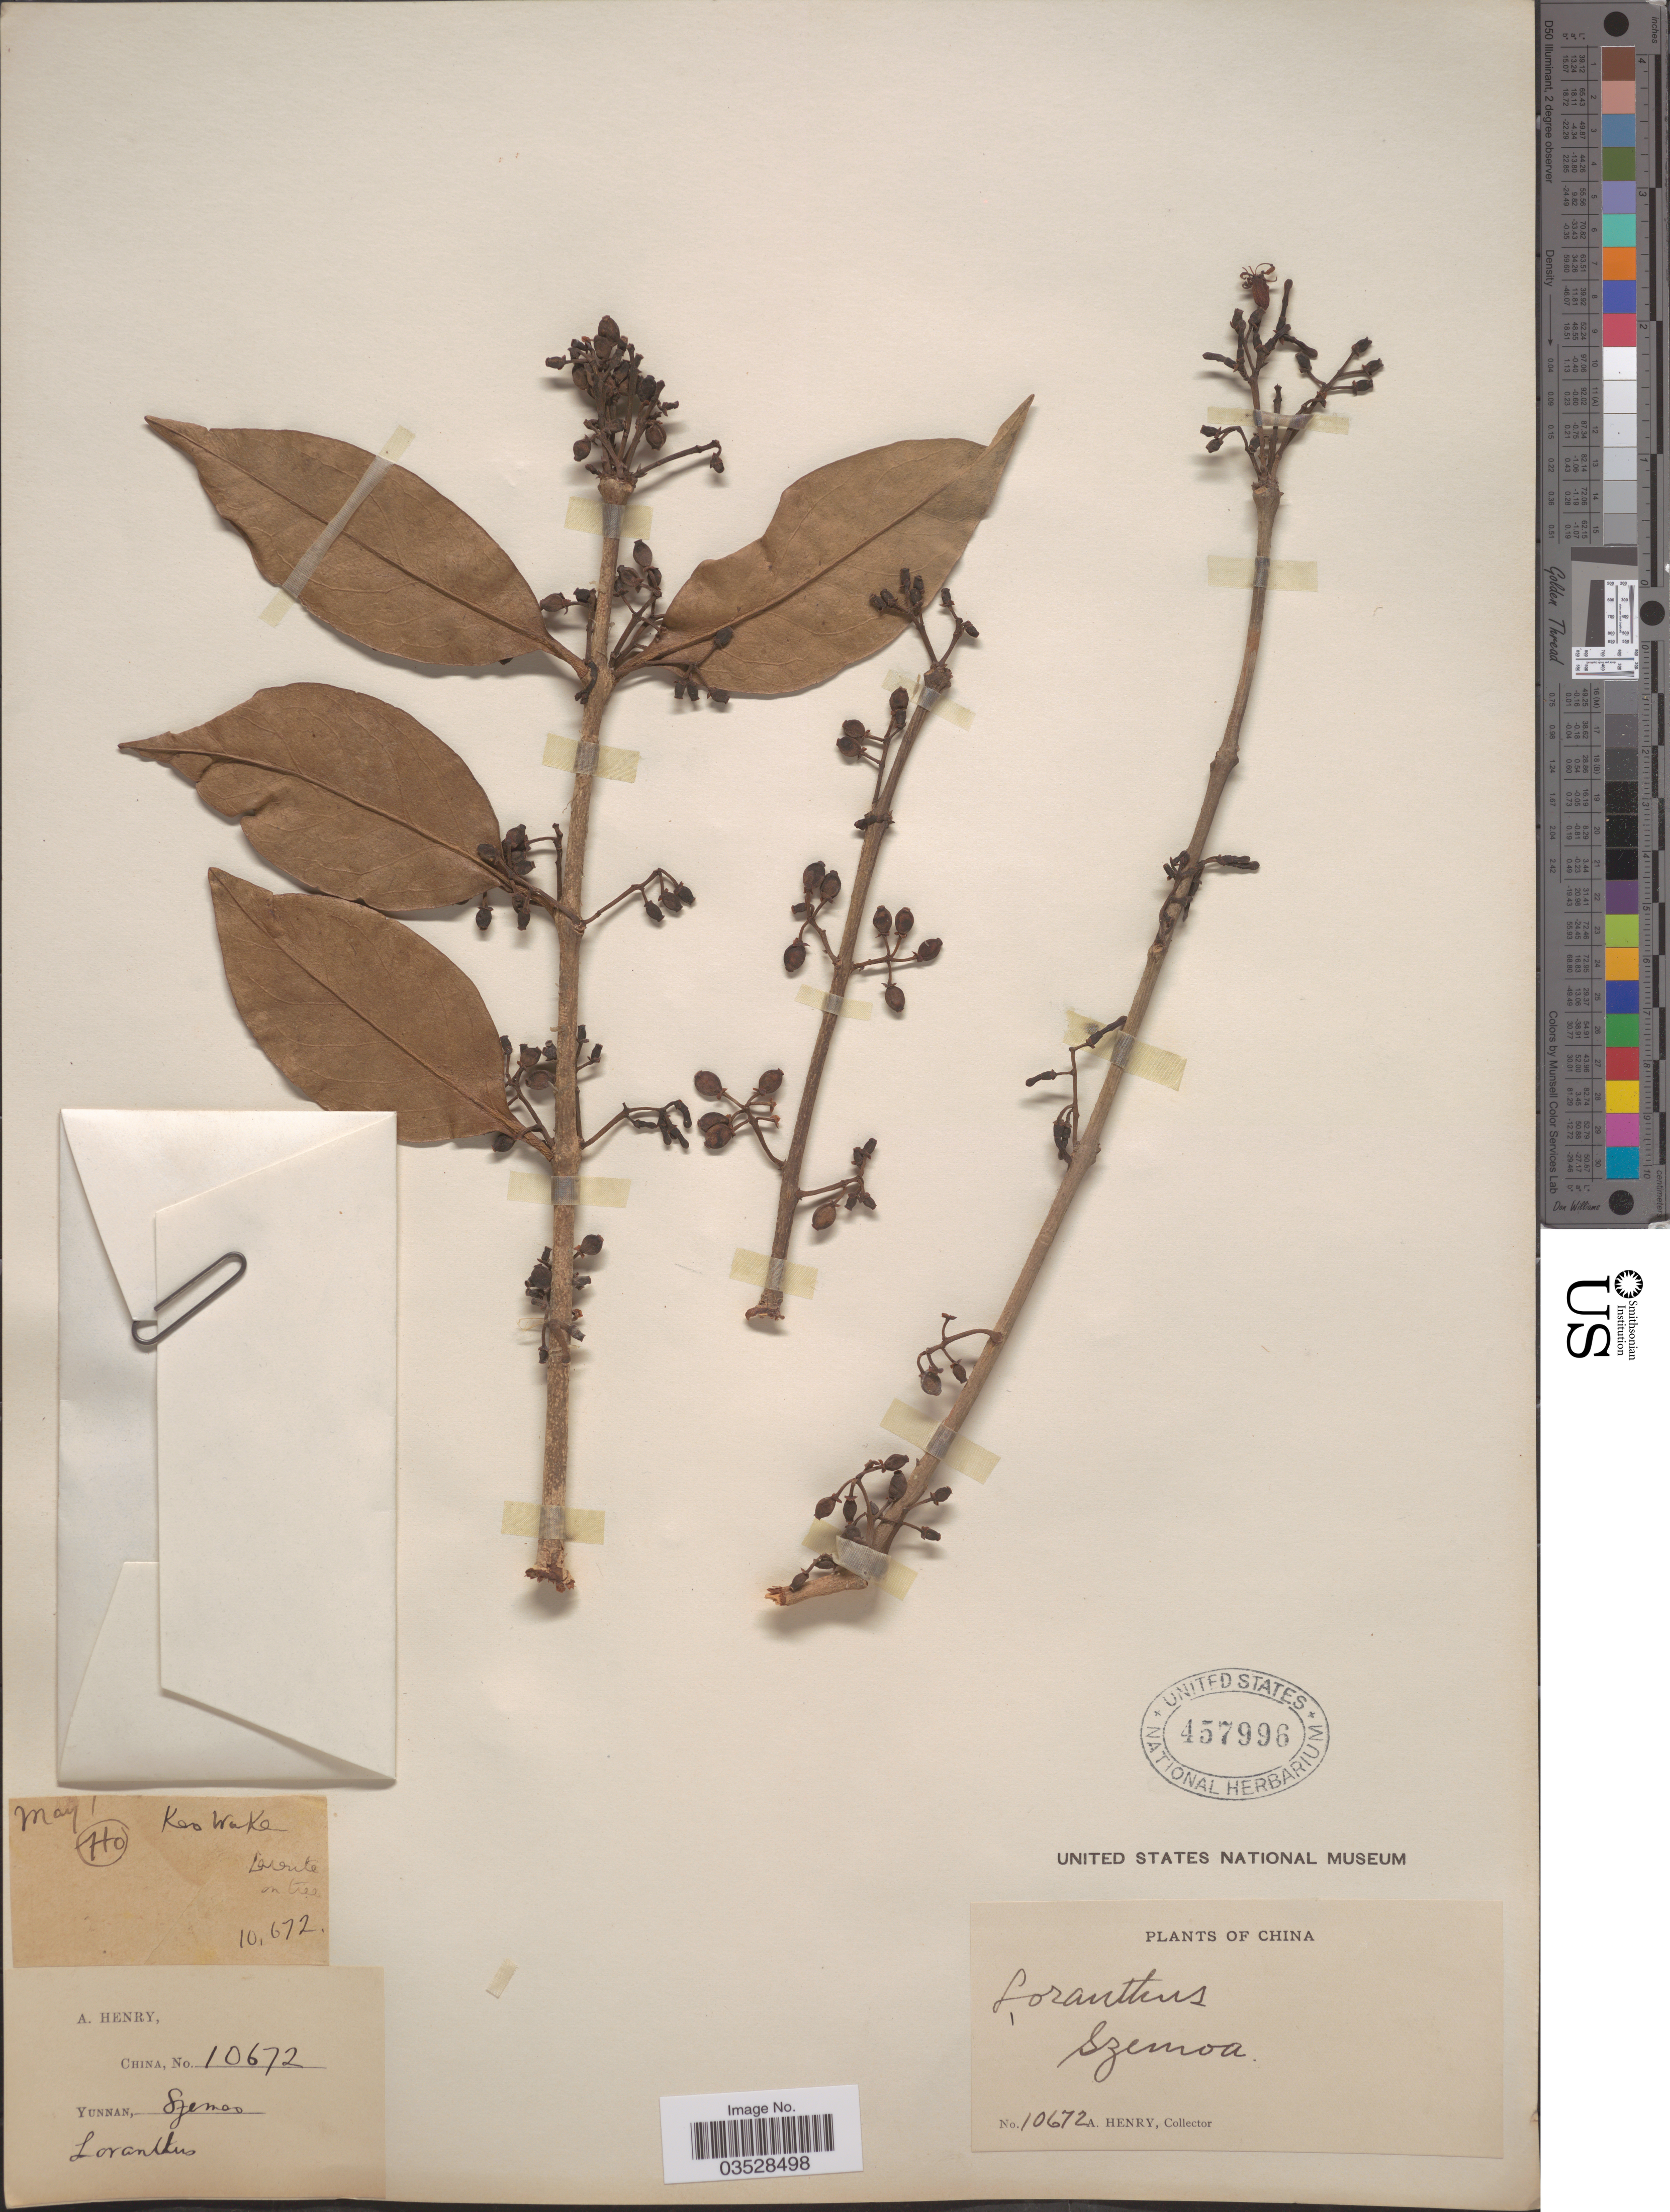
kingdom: Plantae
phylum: Tracheophyta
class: Magnoliopsida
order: Santalales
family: Loranthaceae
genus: Loranthus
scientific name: Loranthus sp.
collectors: A. Henry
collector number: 10672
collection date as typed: Transcribed d/m/y: /5/1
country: China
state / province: Yunnan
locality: Szemoa.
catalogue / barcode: US 457996